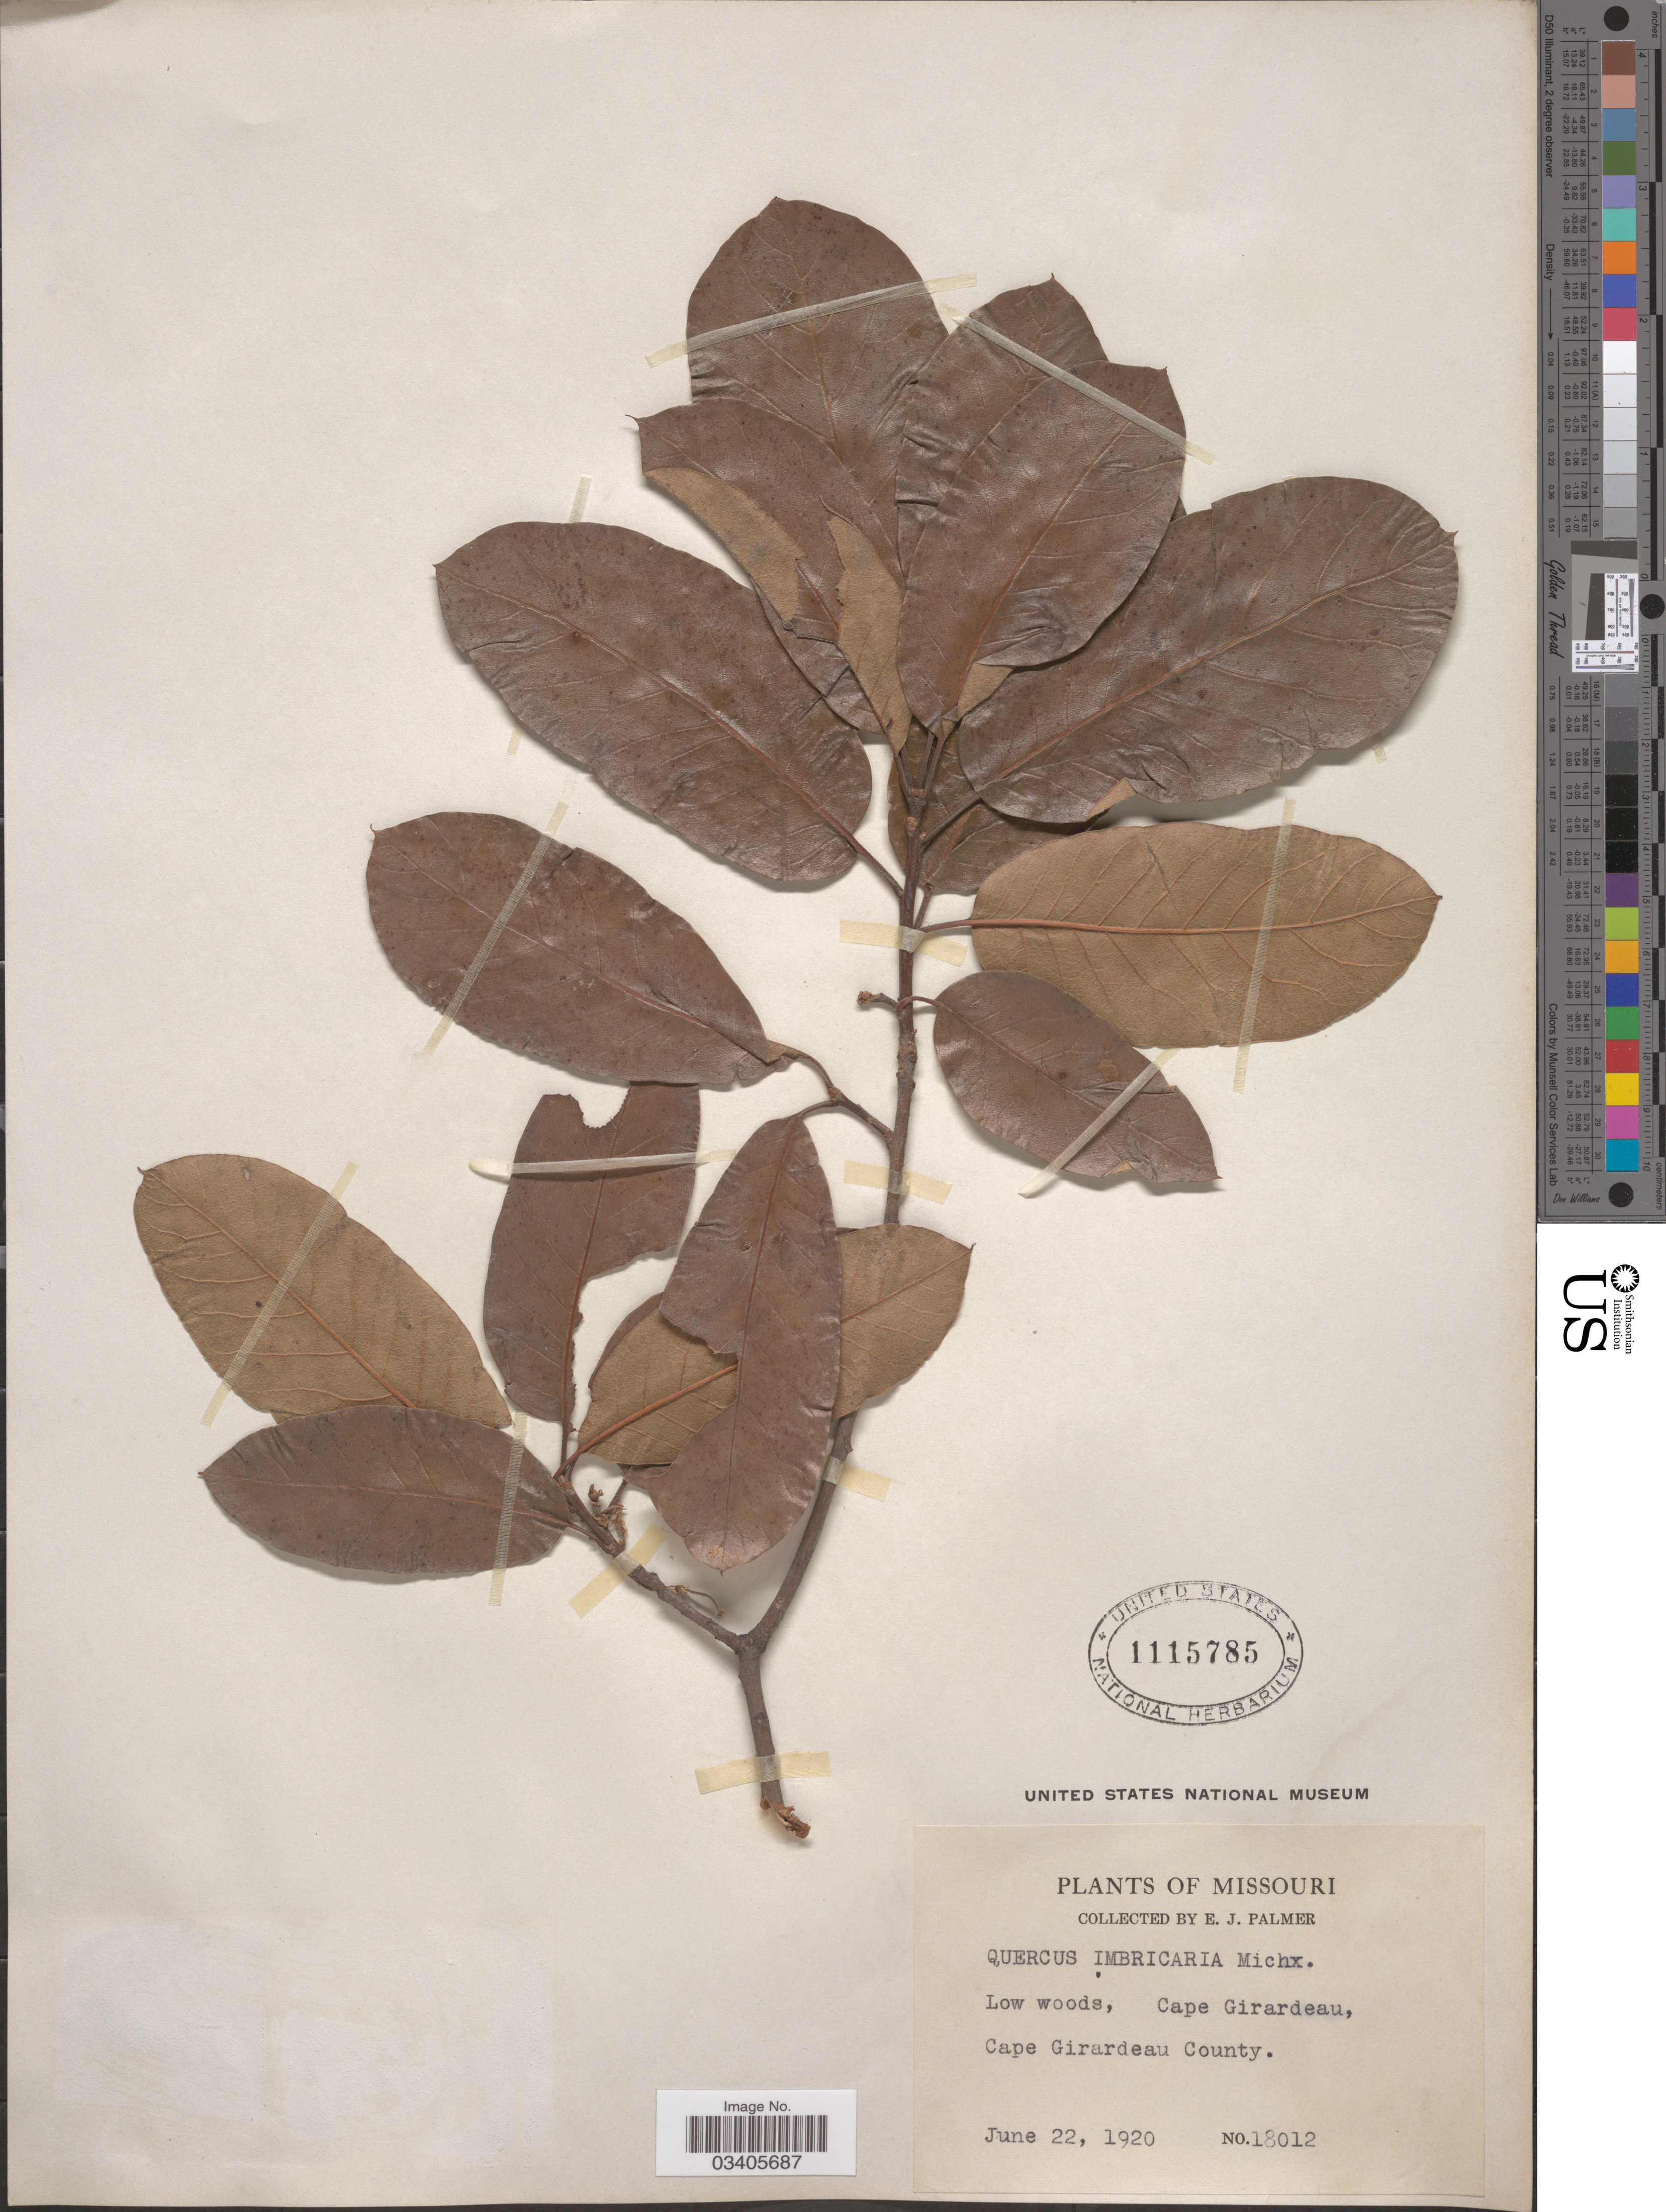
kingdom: Plantae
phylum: Tracheophyta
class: Magnoliopsida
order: Fagales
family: Fagaceae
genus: Quercus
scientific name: Quercus imbricaria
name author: Michx.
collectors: E. J. Palmer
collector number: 18012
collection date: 1920-06-22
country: United States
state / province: Missouri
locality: Cape Girardeau, Cape Girardeau County.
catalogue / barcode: US 1115785